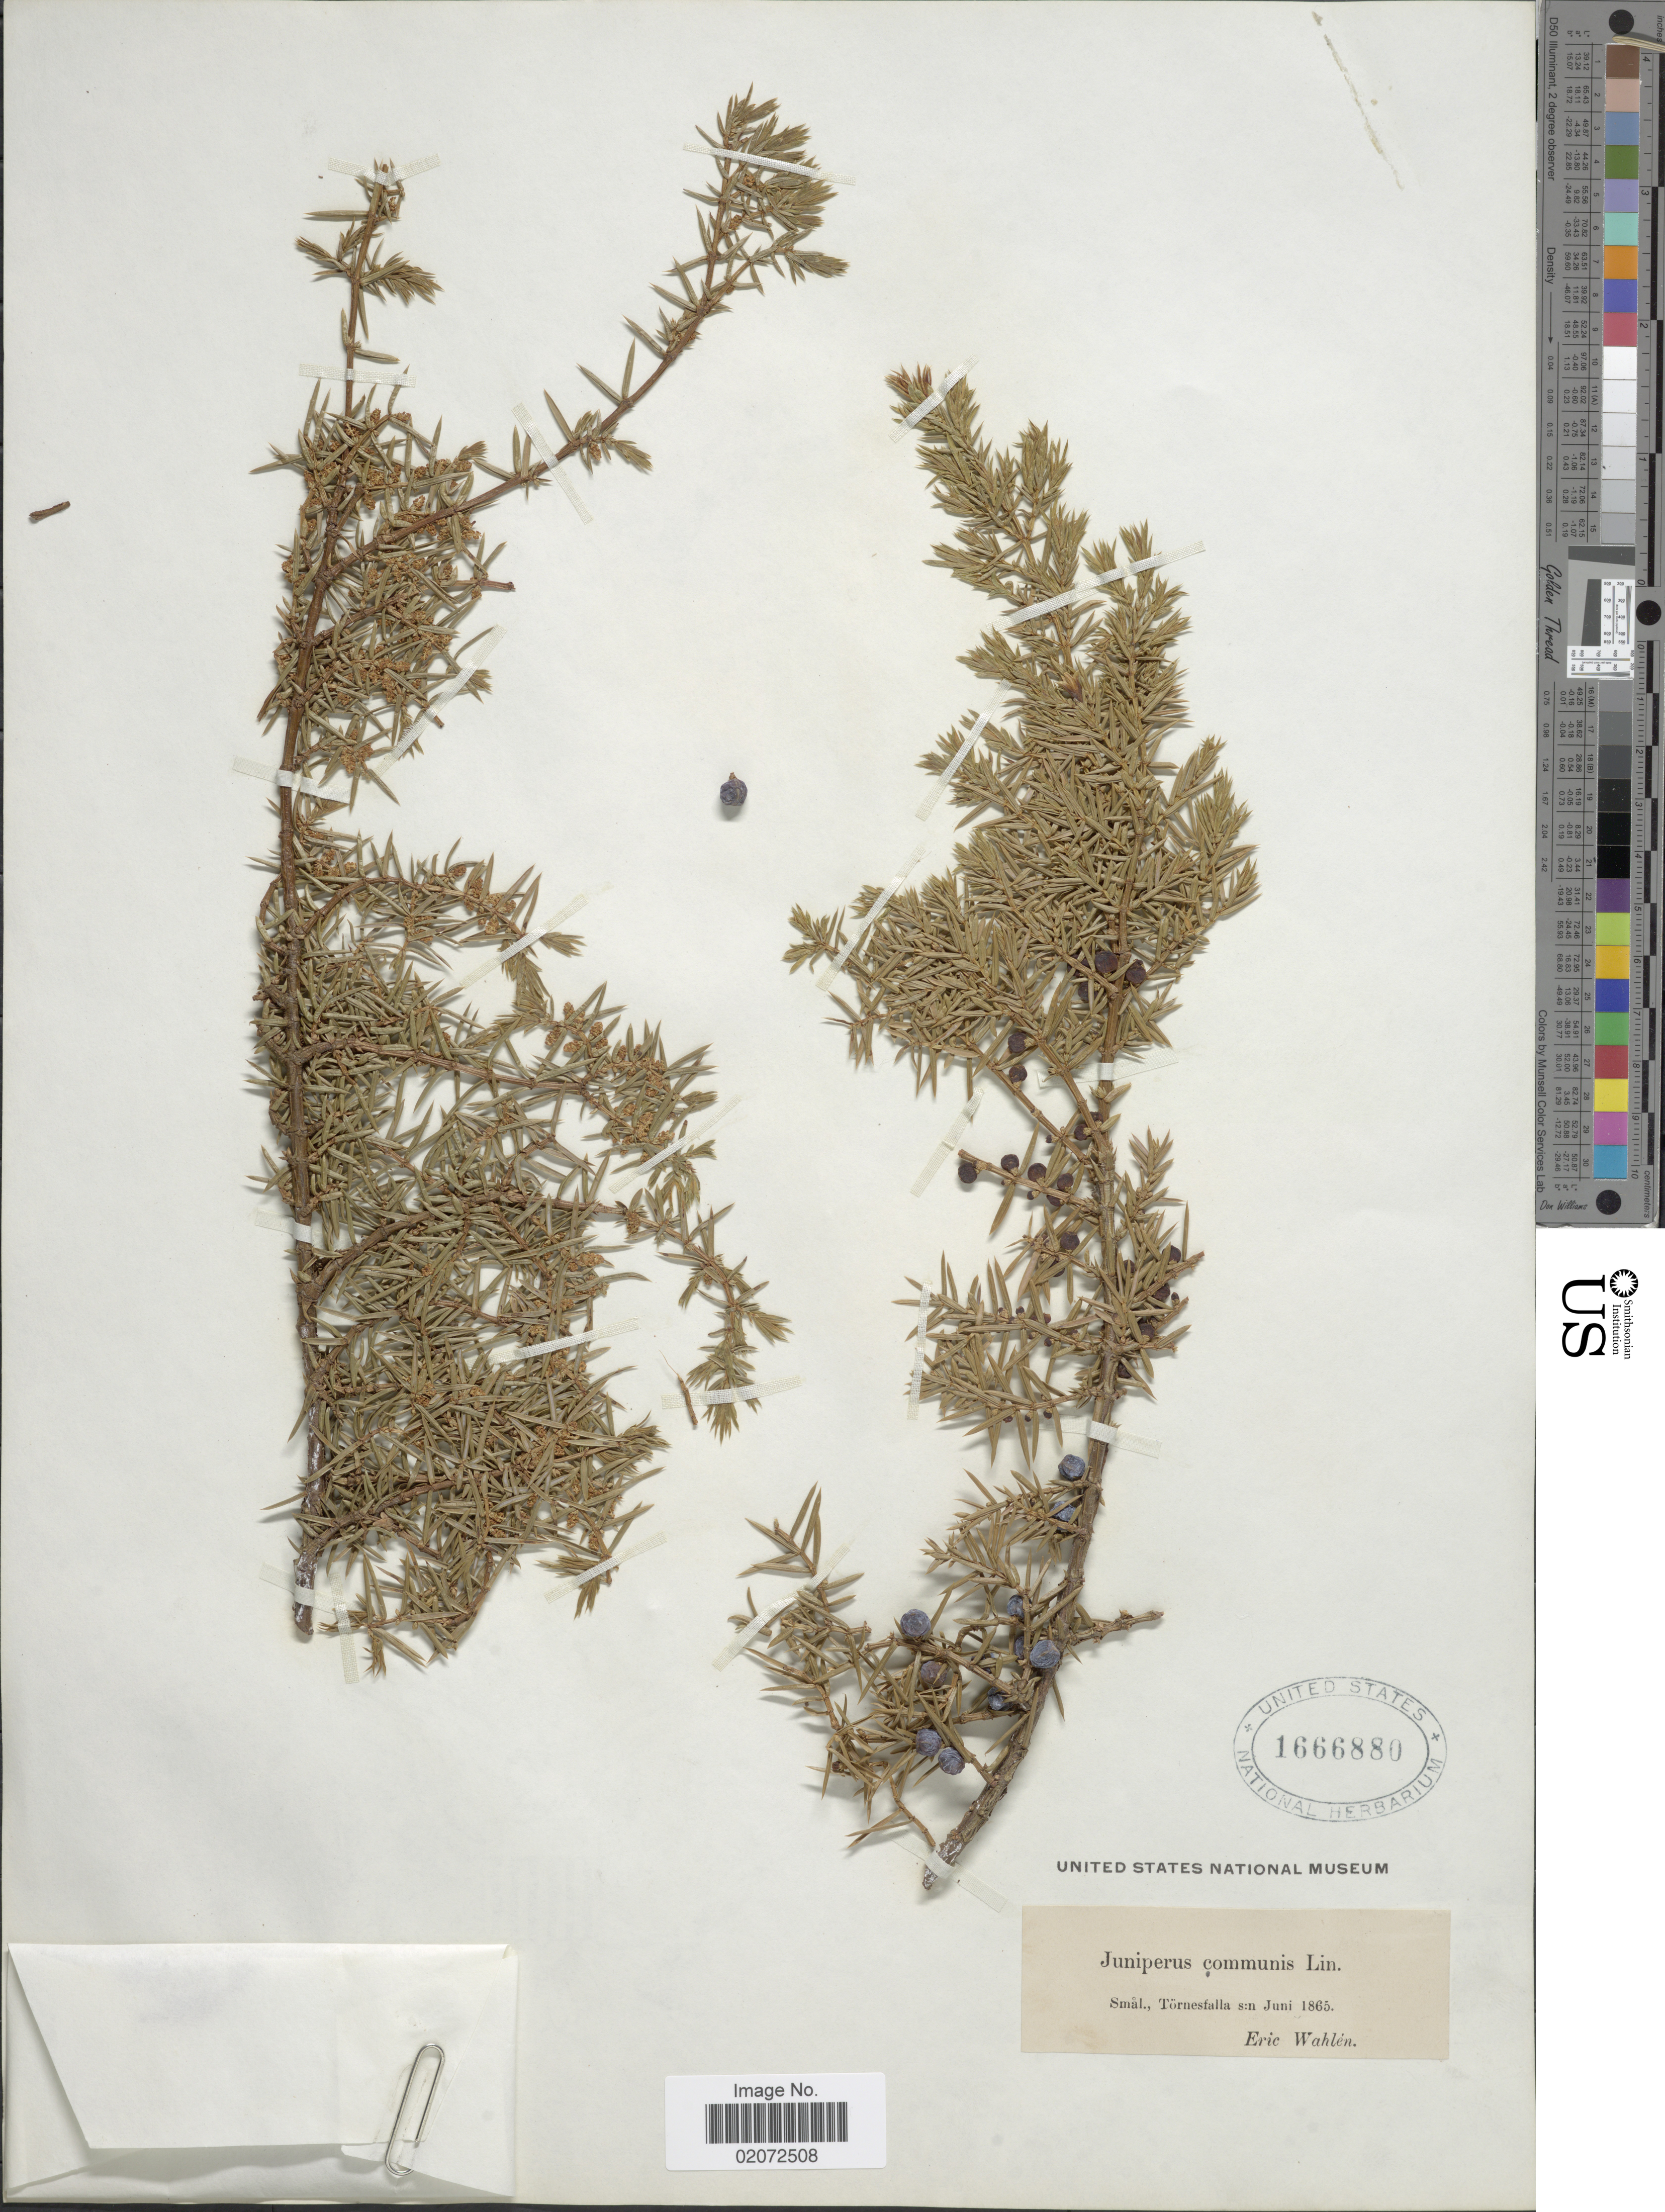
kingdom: Plantae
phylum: Tracheophyta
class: Pinopsida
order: Pinales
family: Cupressaceae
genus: Juniperus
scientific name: Juniperus communis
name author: L.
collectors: E. Wahlen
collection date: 1865-06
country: Sweden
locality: Smal., Tornesfalla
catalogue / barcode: US 1666880